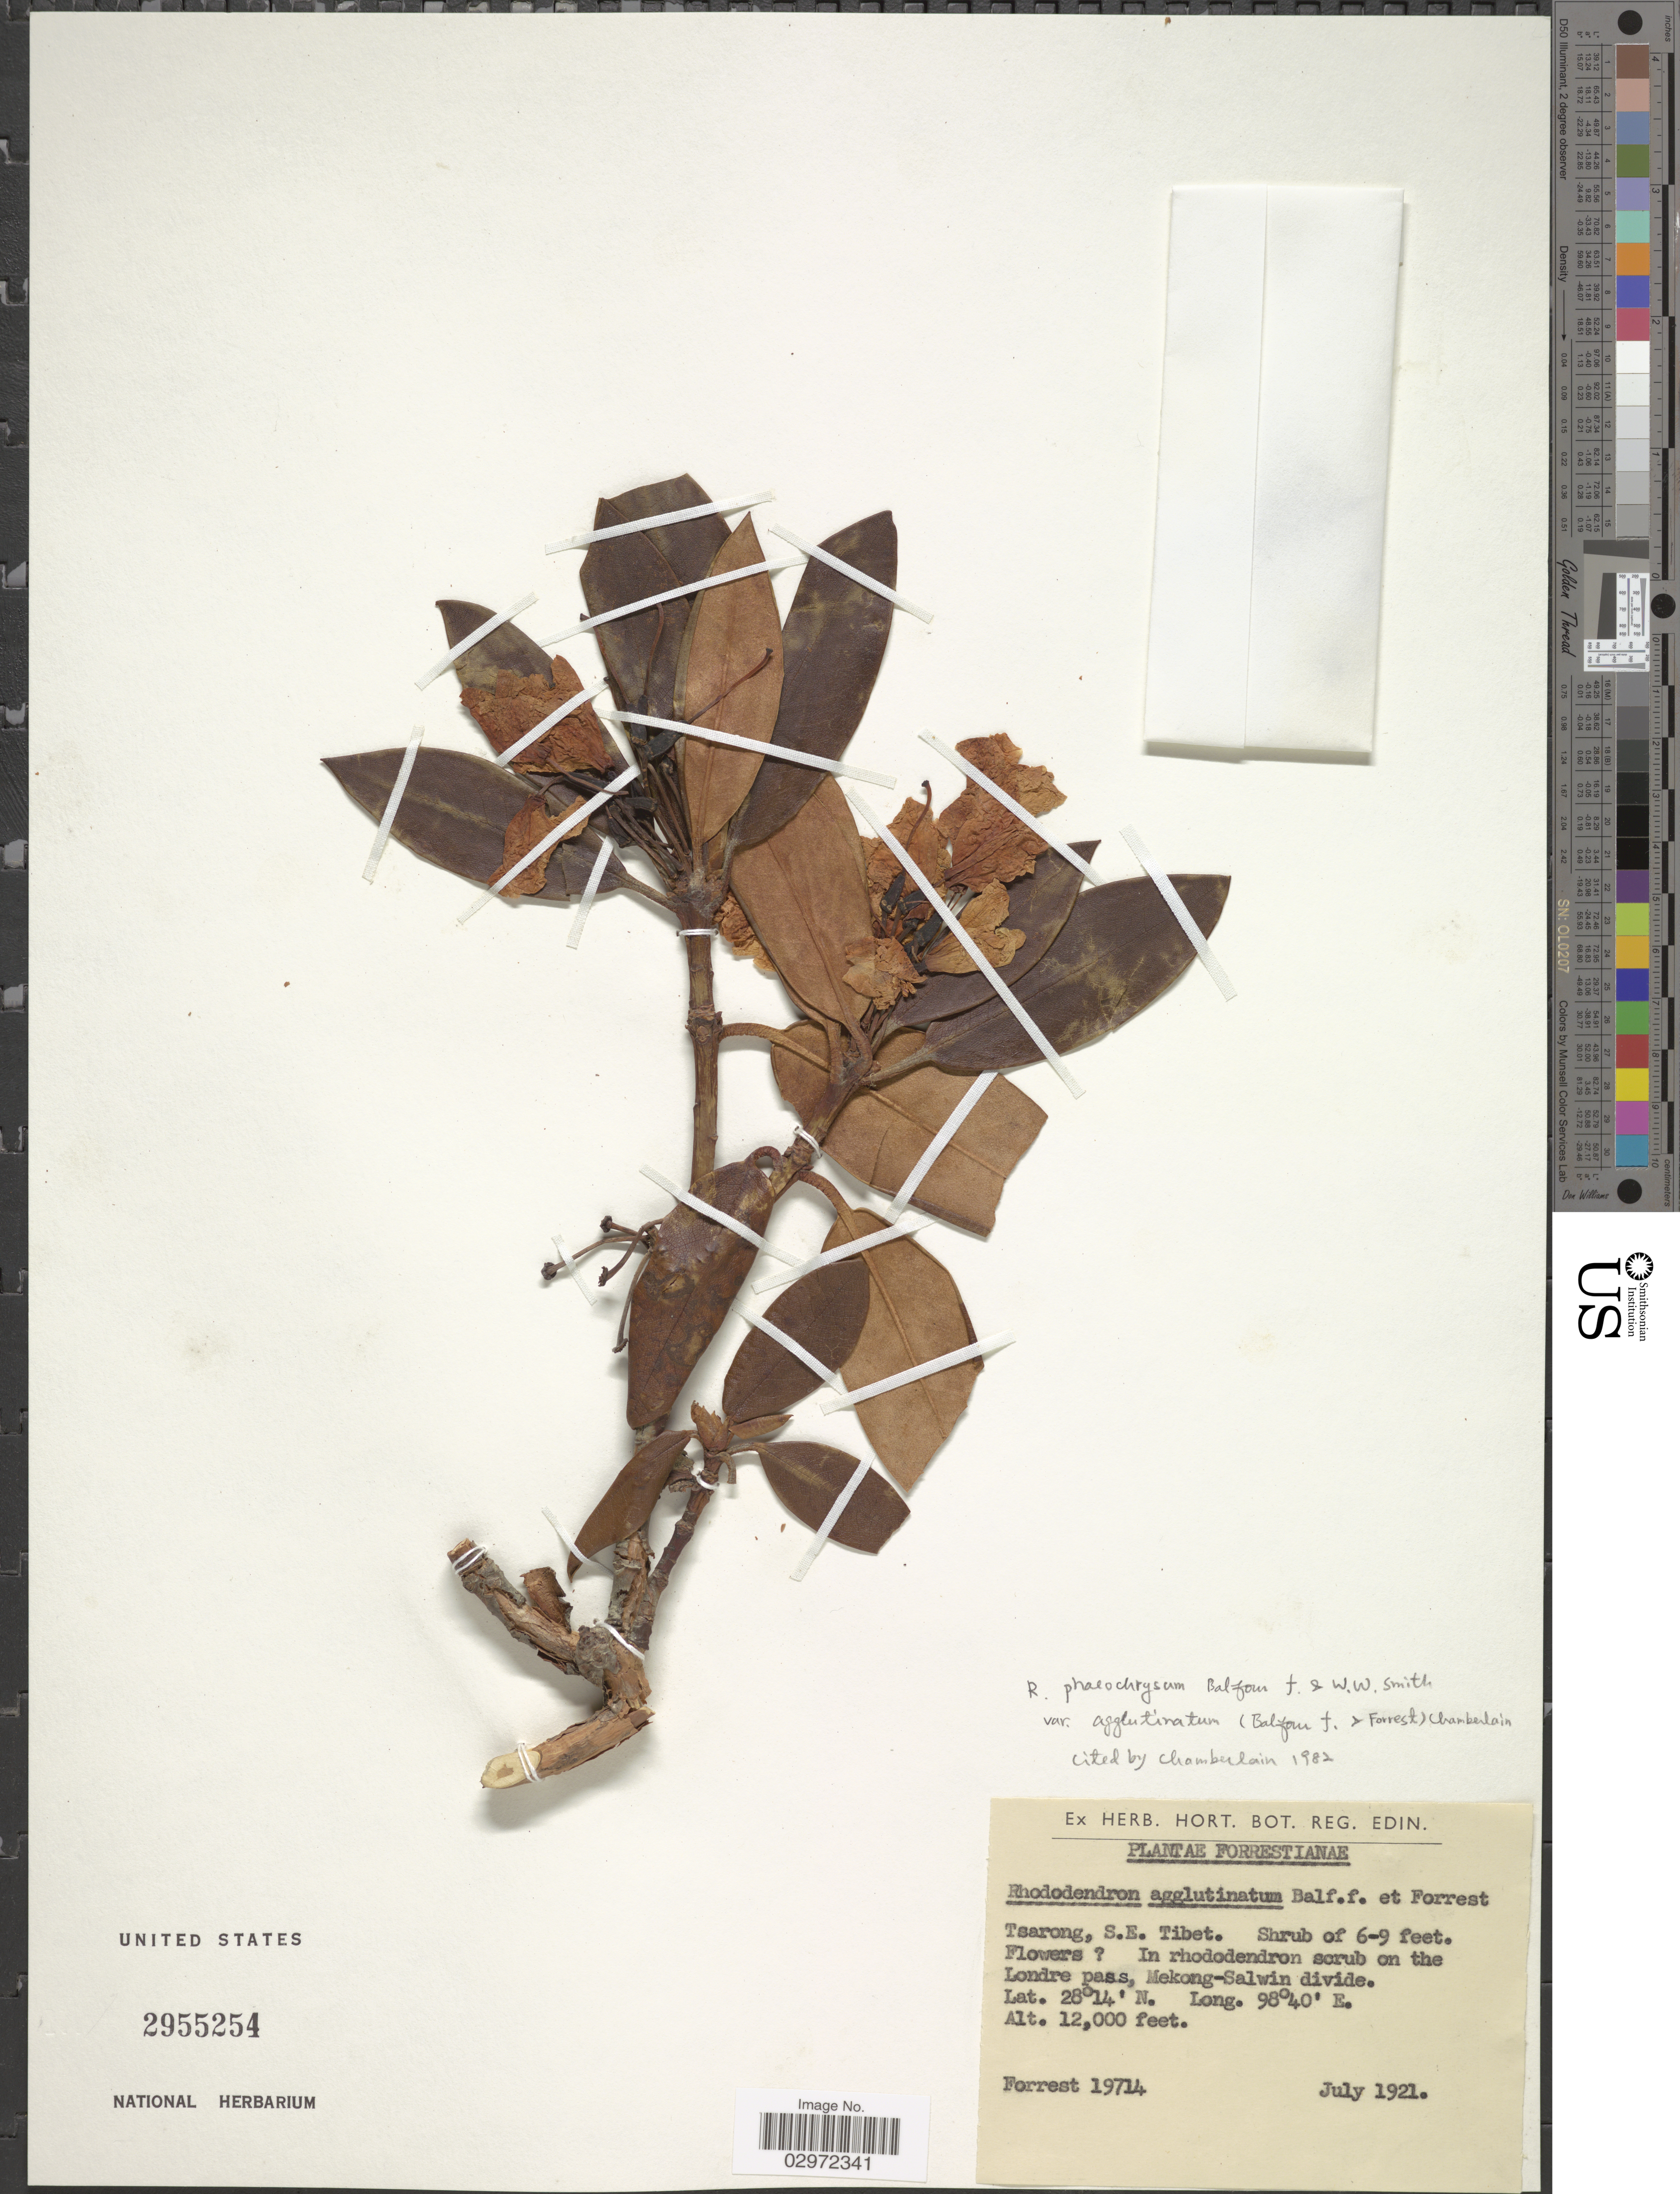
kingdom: Plantae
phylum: Tracheophyta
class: Magnoliopsida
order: Ericales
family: Ericaceae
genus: Rhododendron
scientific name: Rhododendron phaeochrysum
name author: Balf. f. & W.W. Sm.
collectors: -. Forrest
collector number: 19714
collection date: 1921-07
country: China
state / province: Xizang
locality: Tsarong, S.E. Tibet. In rhododendron scrub on the Londre pass, Mekong-Salwin divide.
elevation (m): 3658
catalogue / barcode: US 2955254